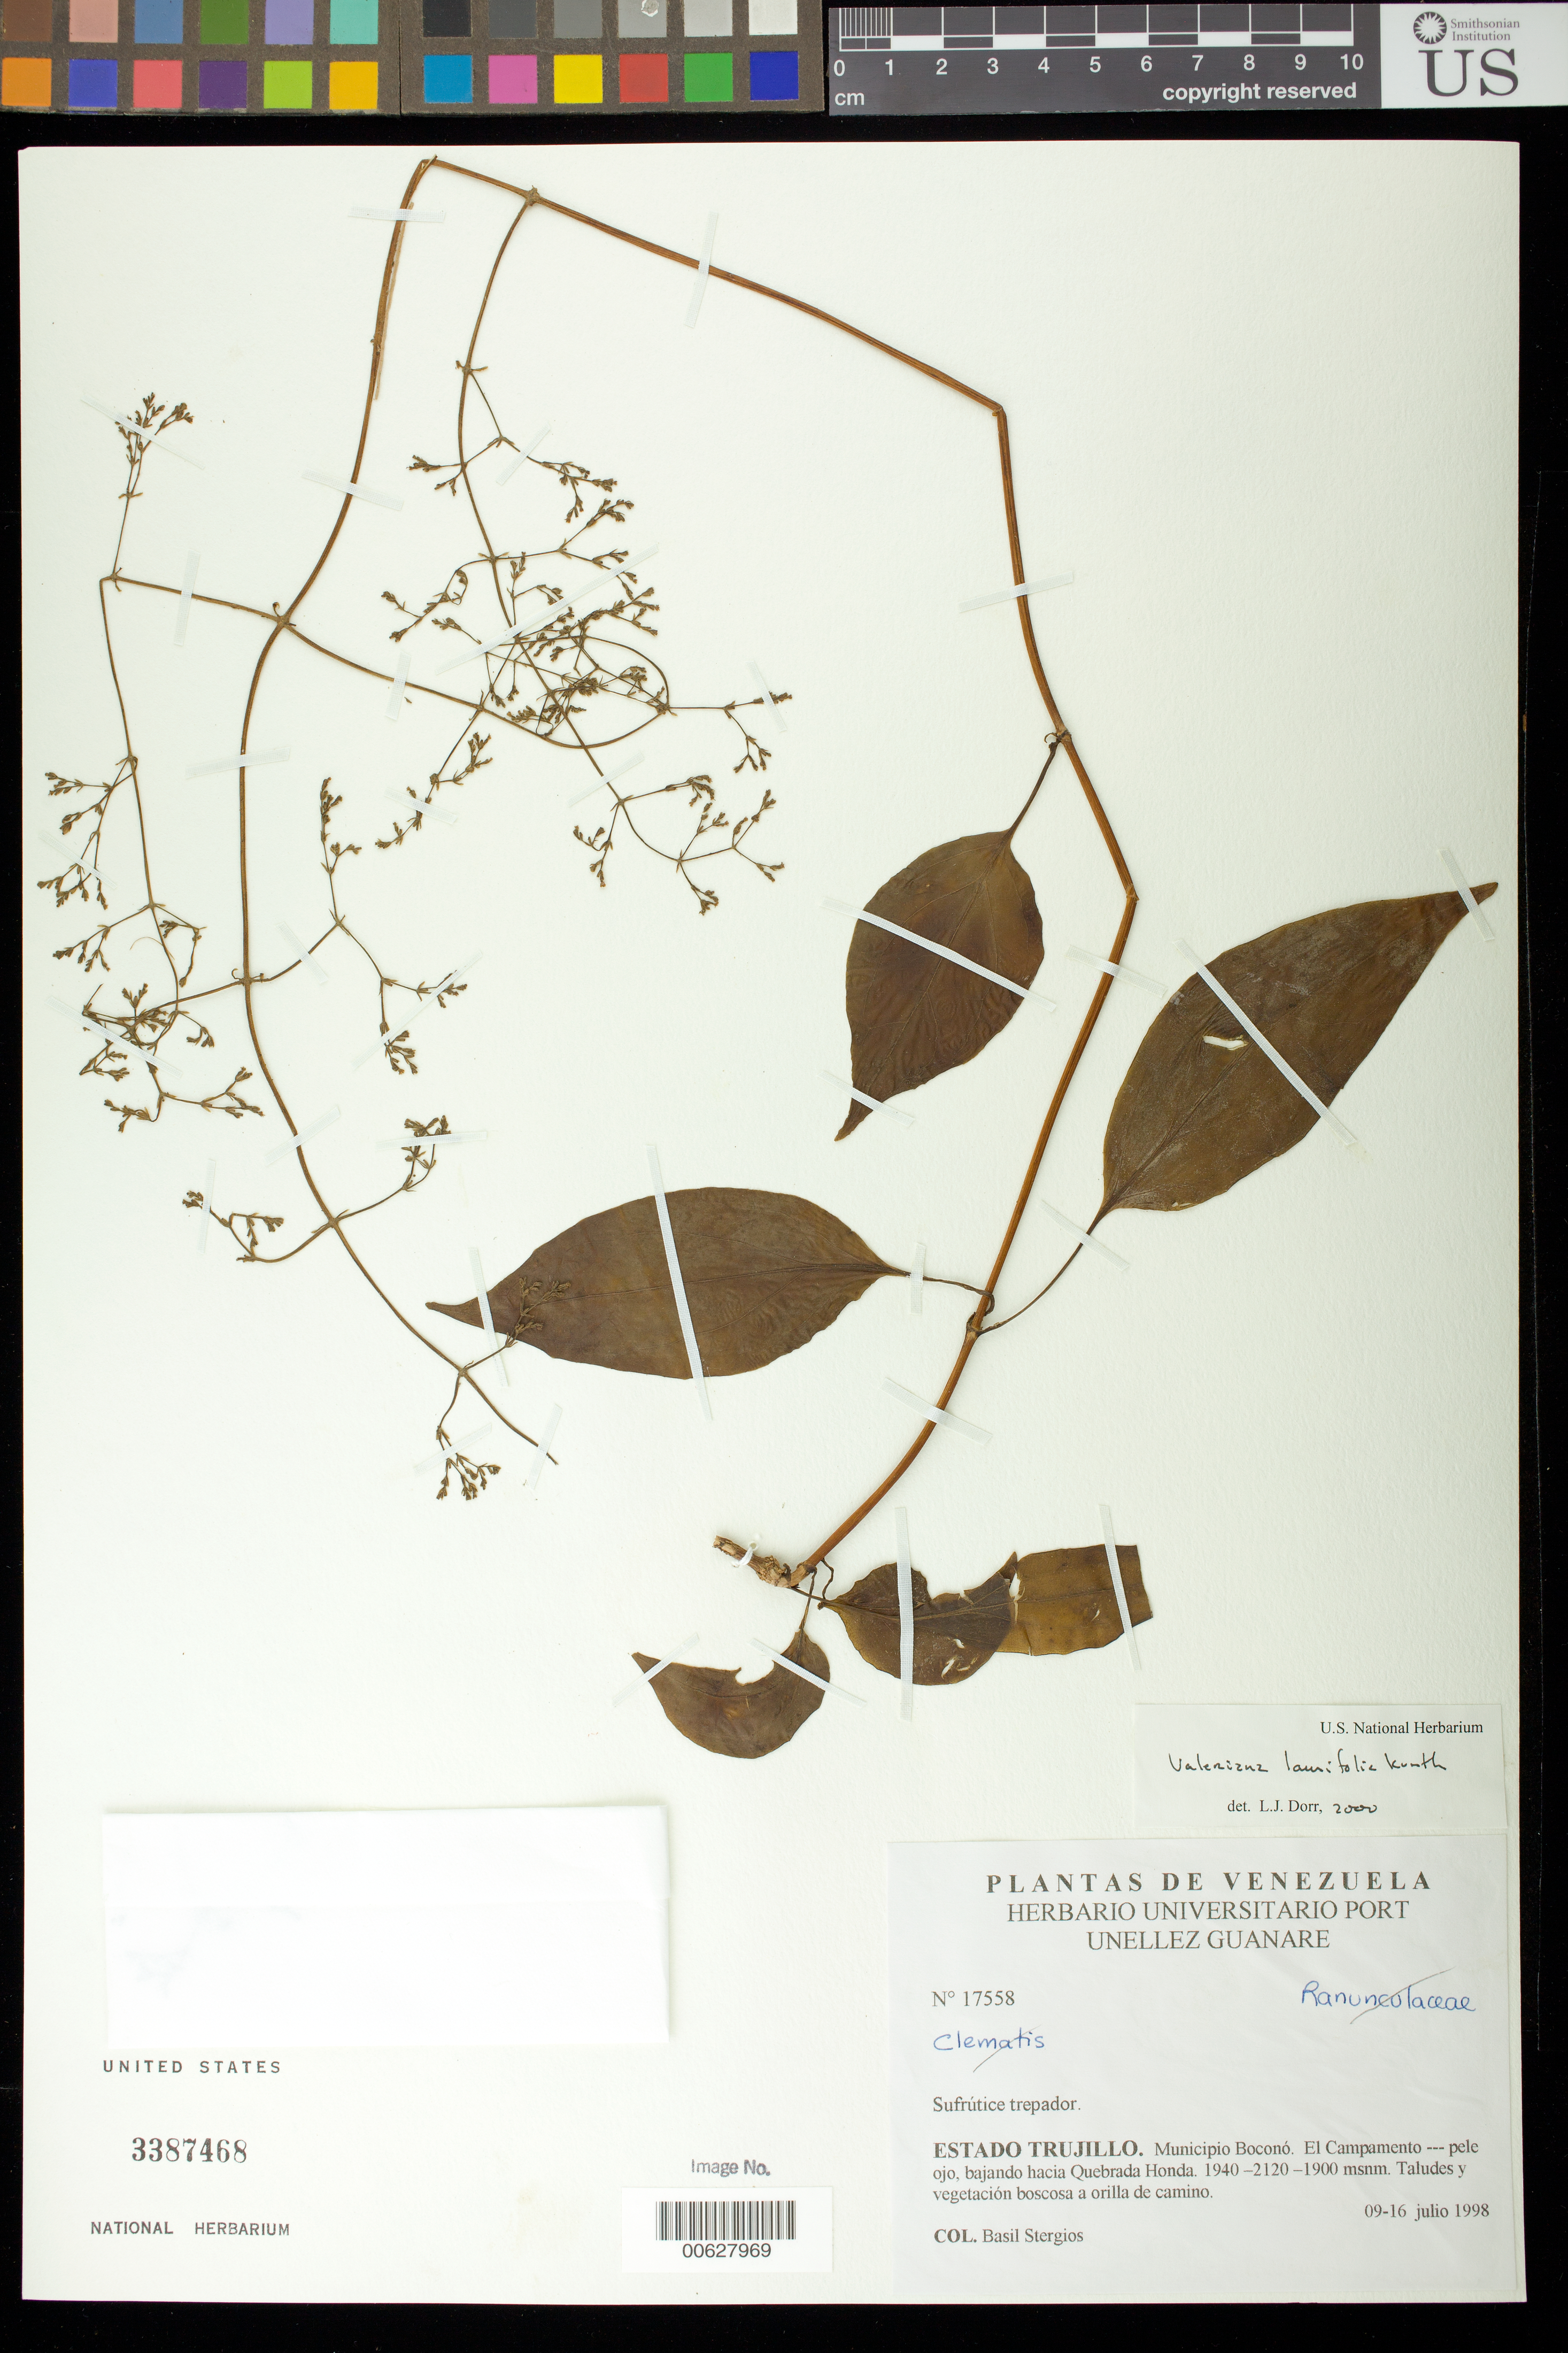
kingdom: Plantae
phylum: Tracheophyta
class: Magnoliopsida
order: Dipsacales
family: Caprifoliaceae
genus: Valeriana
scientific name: Valeriana laurifolia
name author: Kunth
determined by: Dorr, L. J., (BOT), Smithsonian Institution - National Museum of Natural History (UNITED STATES)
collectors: B. G. Stergios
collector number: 17558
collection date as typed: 09 Jul 1998 to 16 Jul 1998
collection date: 1998-07-09/1998-07-16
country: Venezuela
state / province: Trujillo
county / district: Boconó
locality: Parque Nacional Guaramacal, El campamento-pele ojo, bajando hacia Quebrada Honda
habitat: Taludes y vegetación boscosa a orilla de camino.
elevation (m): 1900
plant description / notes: F, PORT, US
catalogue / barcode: US 3387468